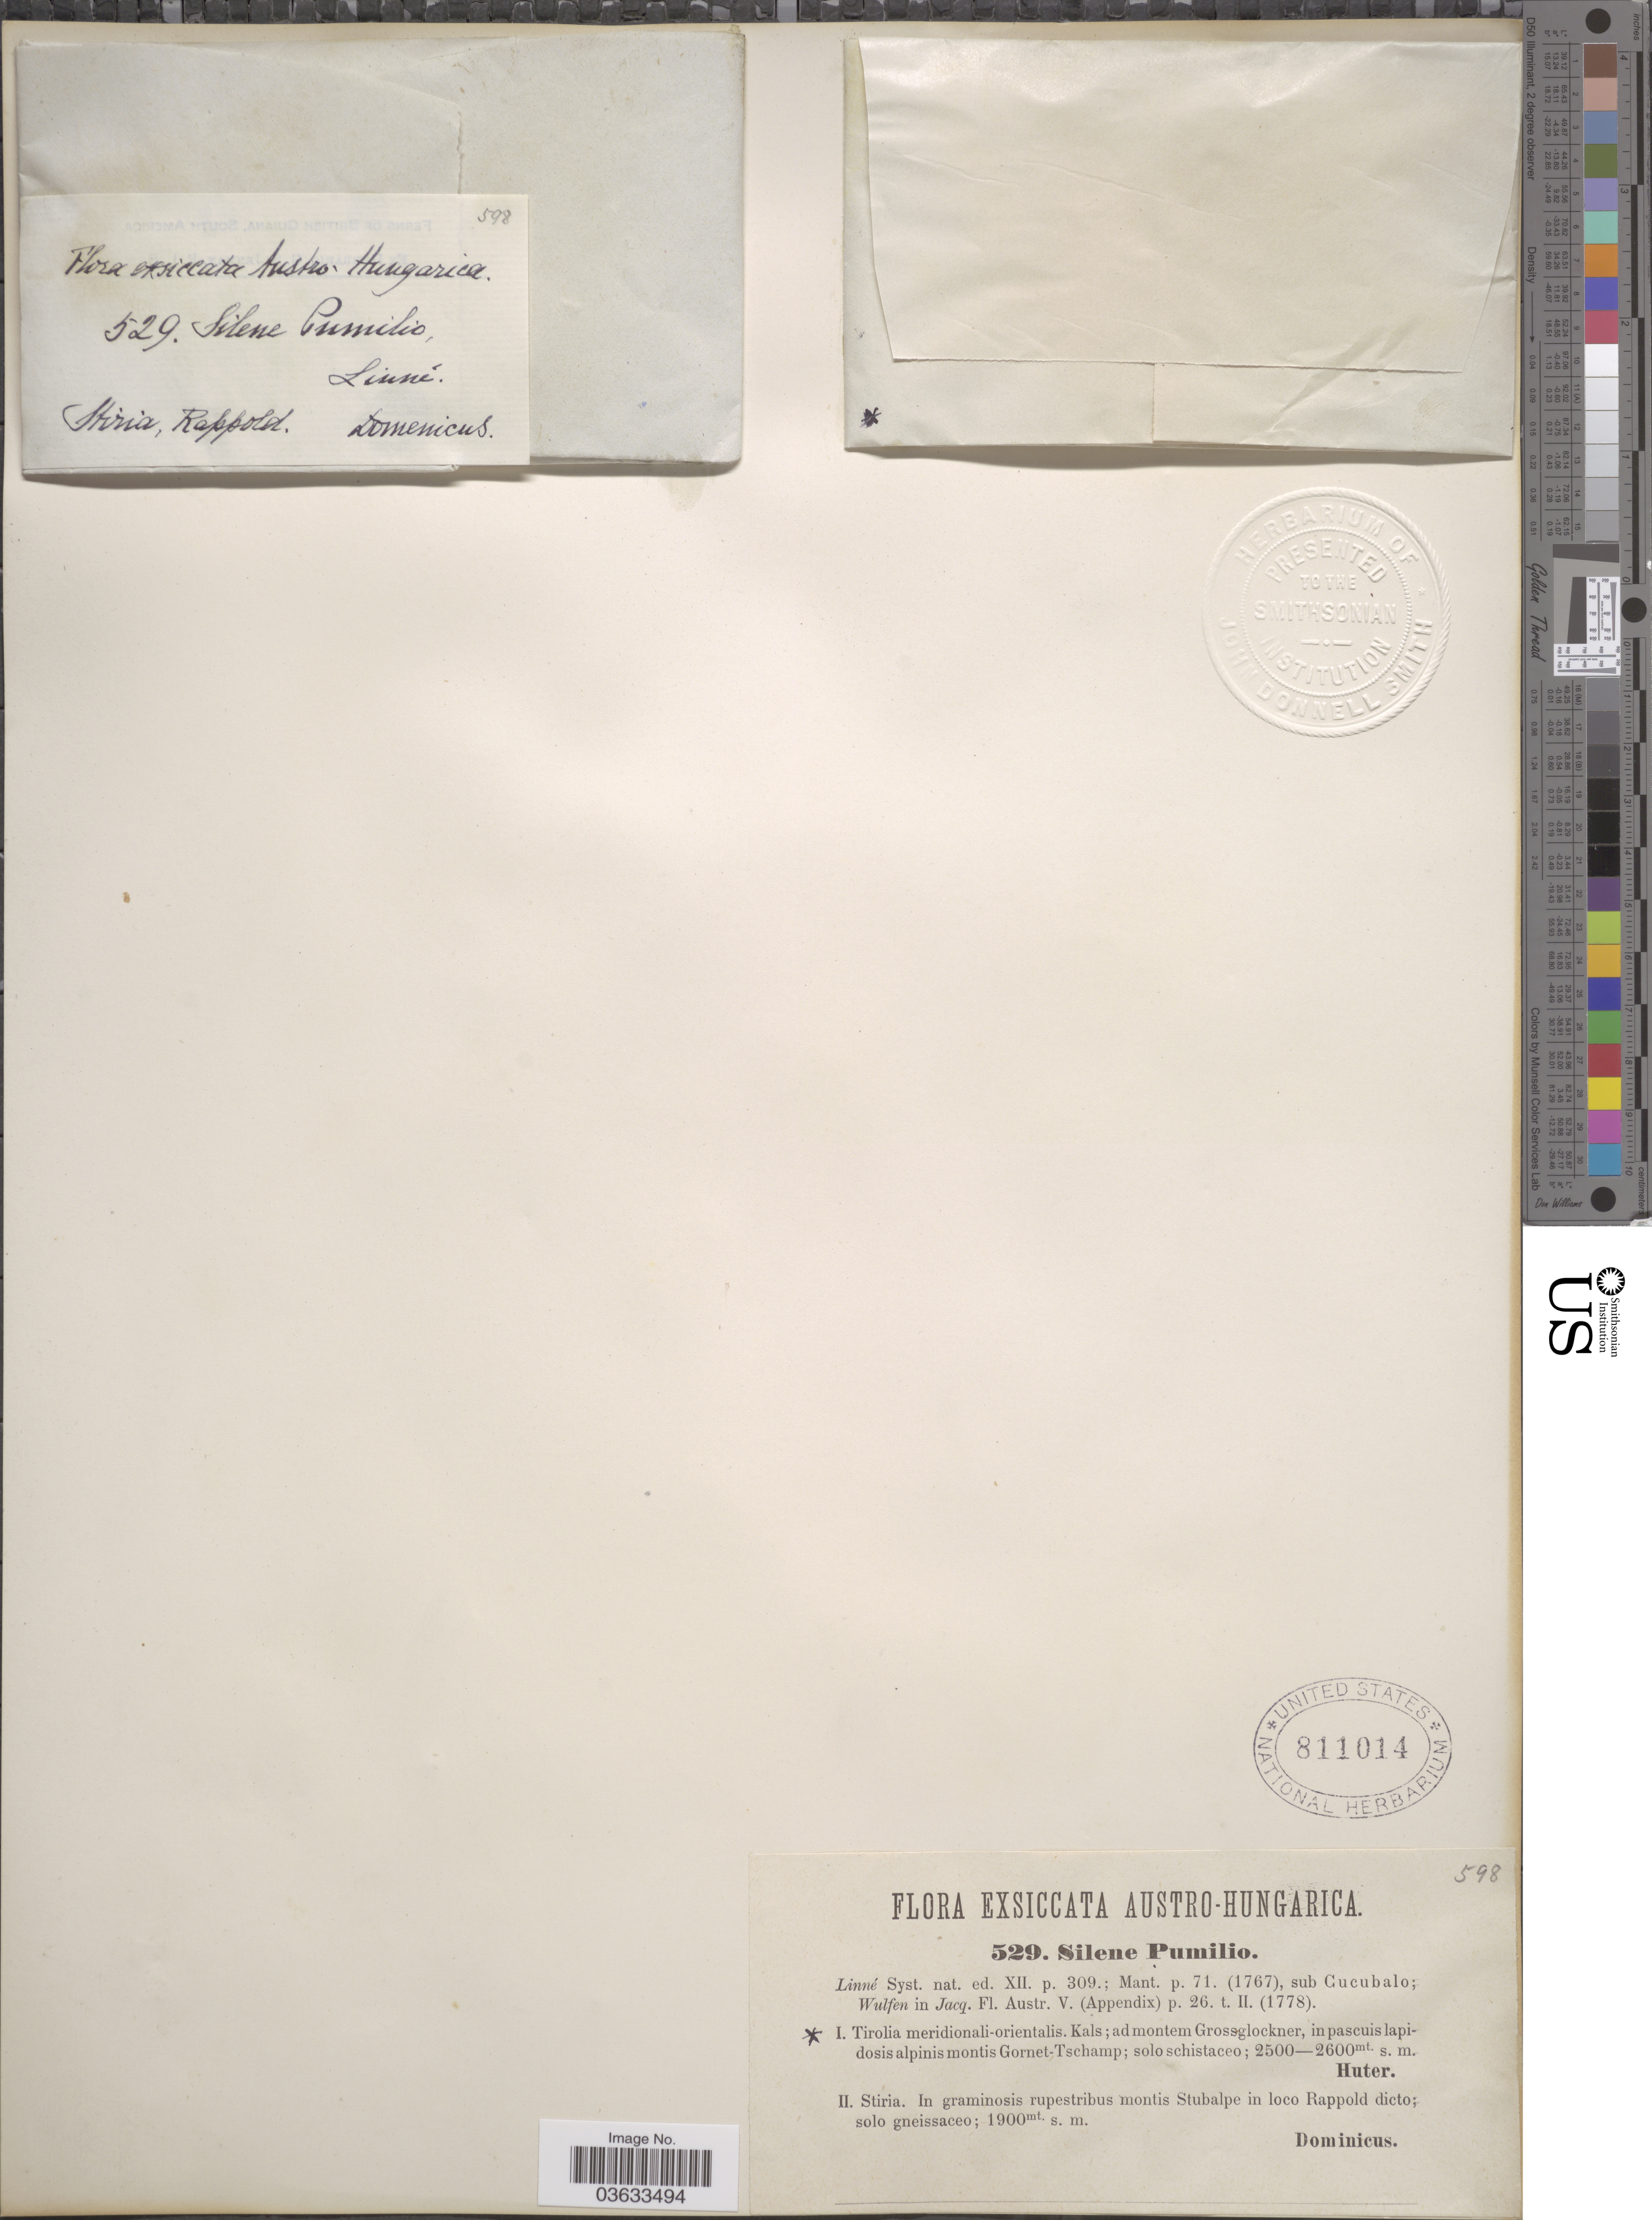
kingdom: Plantae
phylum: Tracheophyta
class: Magnoliopsida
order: Caryophyllales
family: Caryophyllaceae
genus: Silene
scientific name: Silene pumilio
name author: (L.) Wulfen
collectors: -. Huter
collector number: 529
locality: Austro-Hungarica. Tirolia meridionali-orientalis. Kals; ad montem Grossglockner, in pascuis lapidosis alpinis montis Gornet-Tschamp.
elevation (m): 2500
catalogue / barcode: US 811014